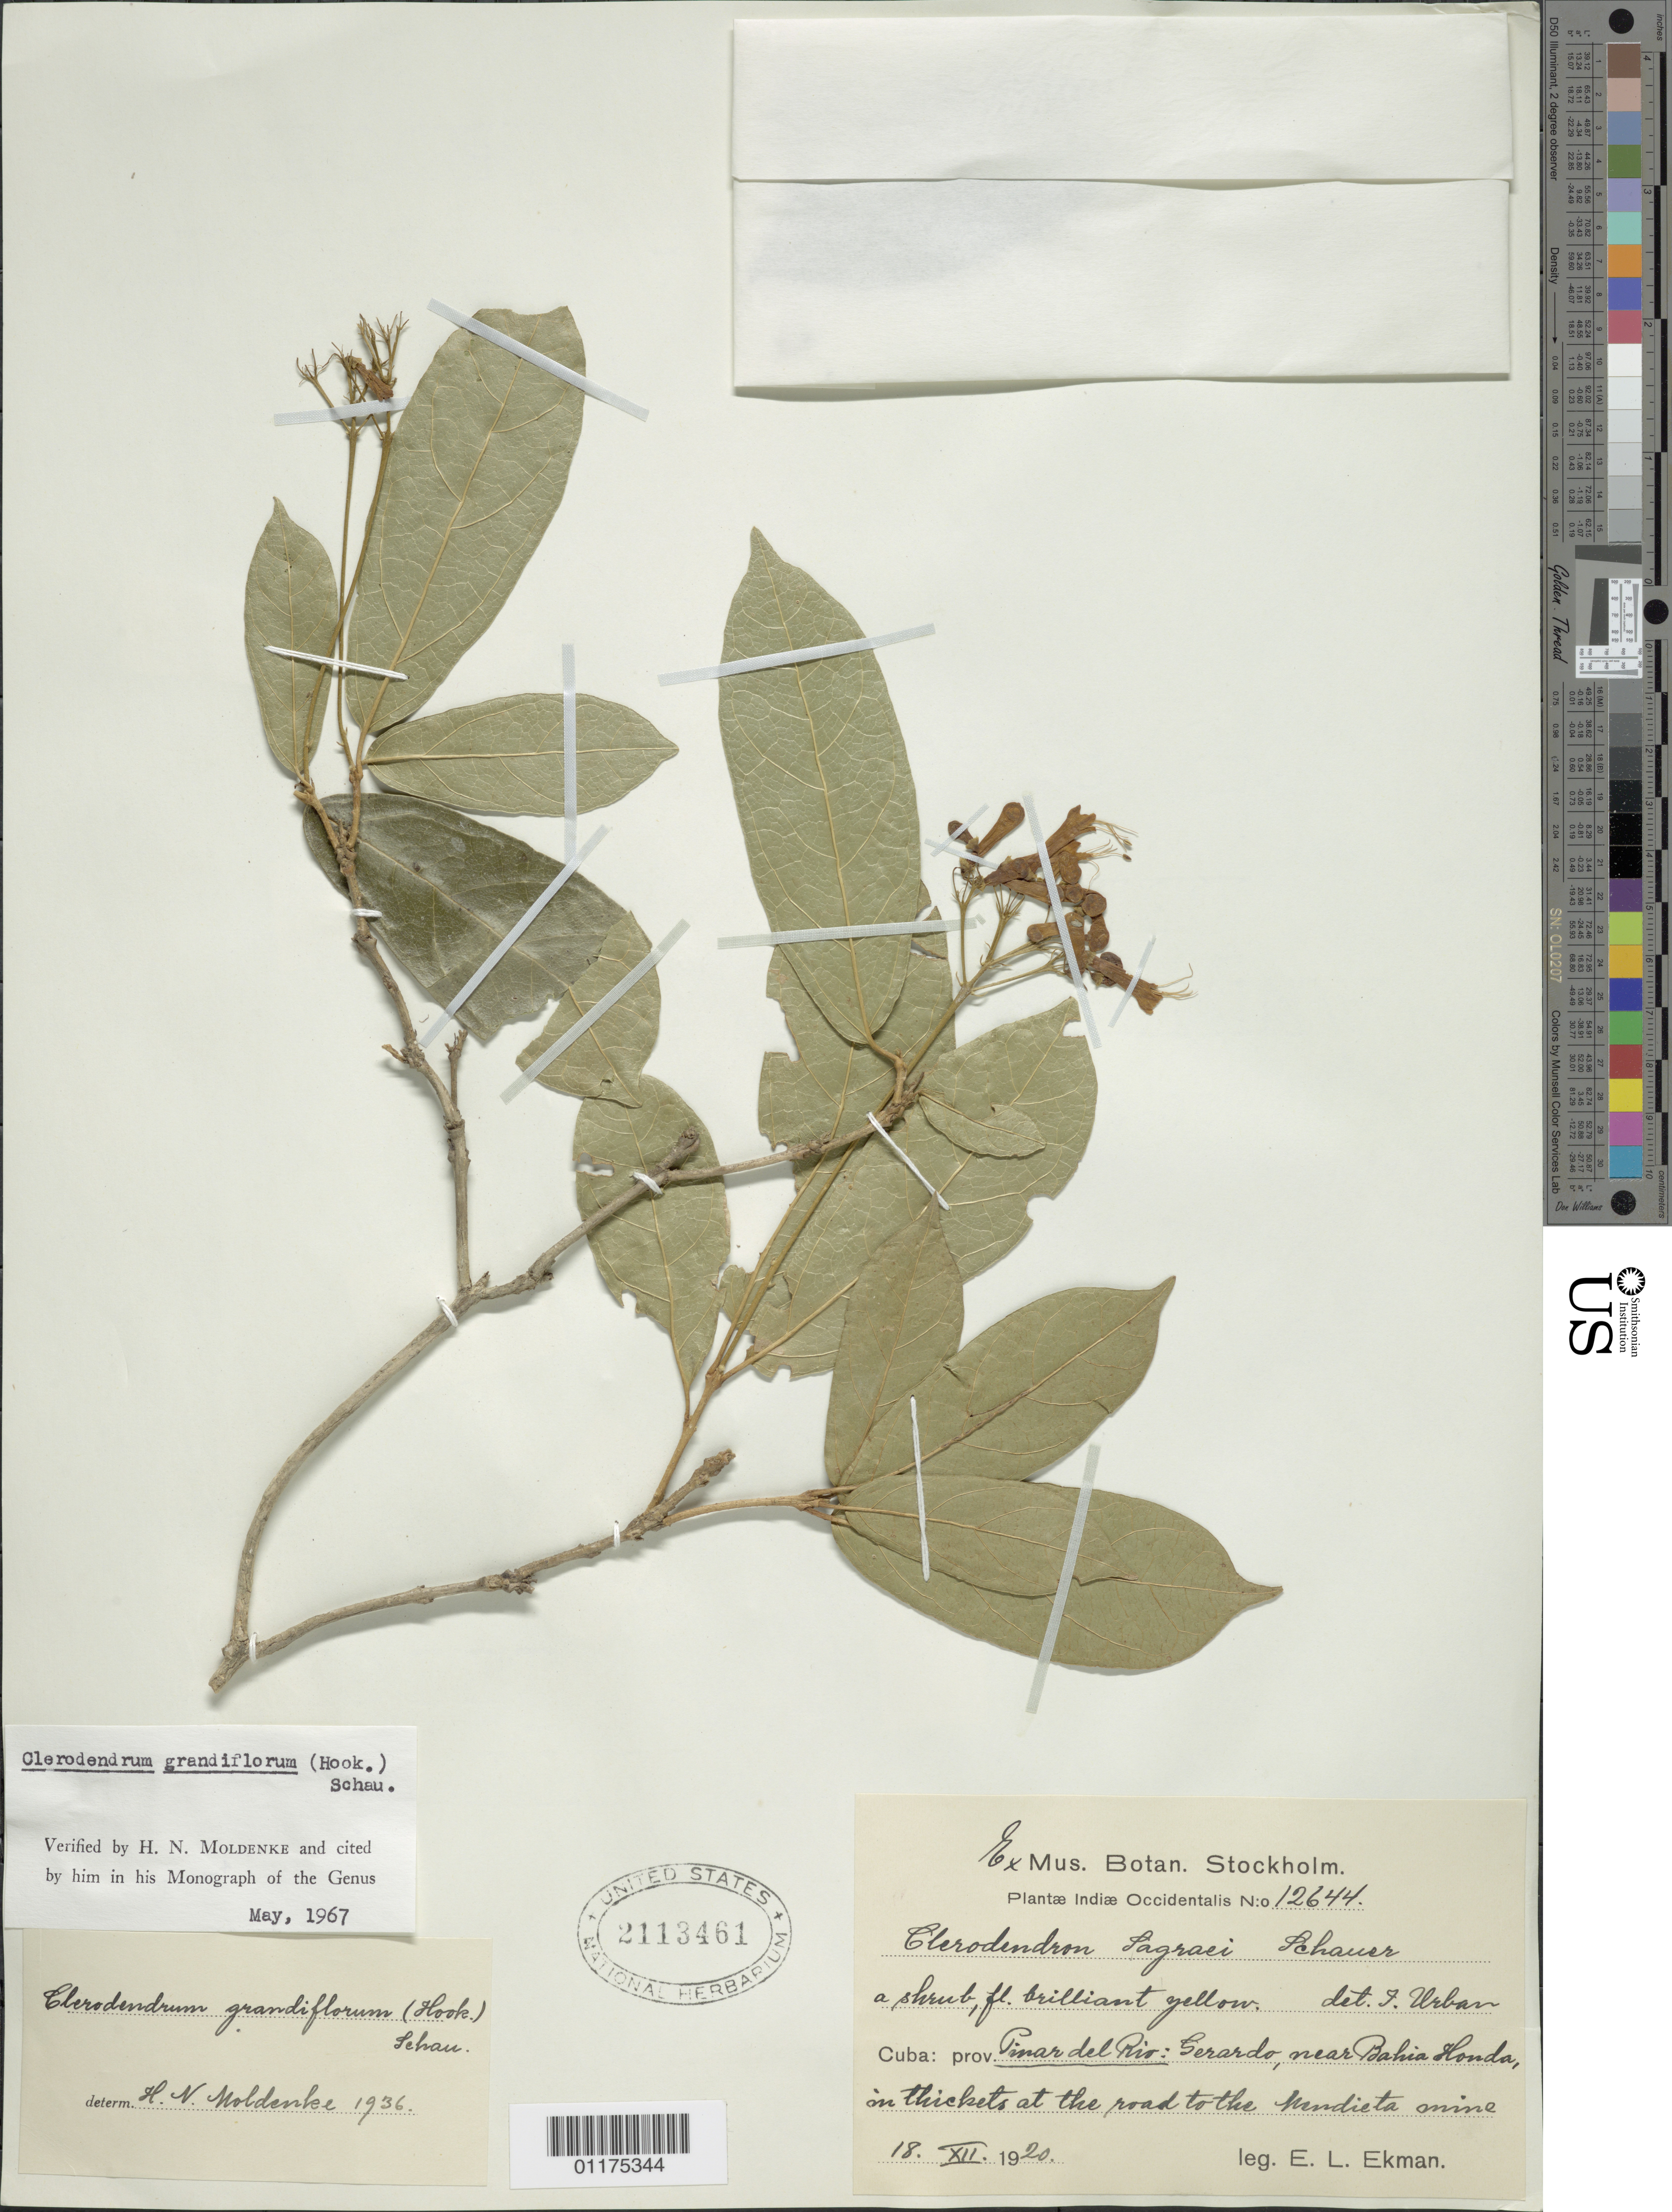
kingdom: Plantae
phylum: Tracheophyta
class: Magnoliopsida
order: Lamiales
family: Lamiaceae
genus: Clerodendrum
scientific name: Clerodendrum grandiflorum subsp. grandiflorum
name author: (Hook.) Schauer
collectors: E. L. Ekman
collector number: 12644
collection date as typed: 18 Dec 1920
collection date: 1920-12-18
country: Cuba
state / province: Pinar del Rio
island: Cuba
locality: Serardo, near Bahia Honda,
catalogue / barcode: US 2113461